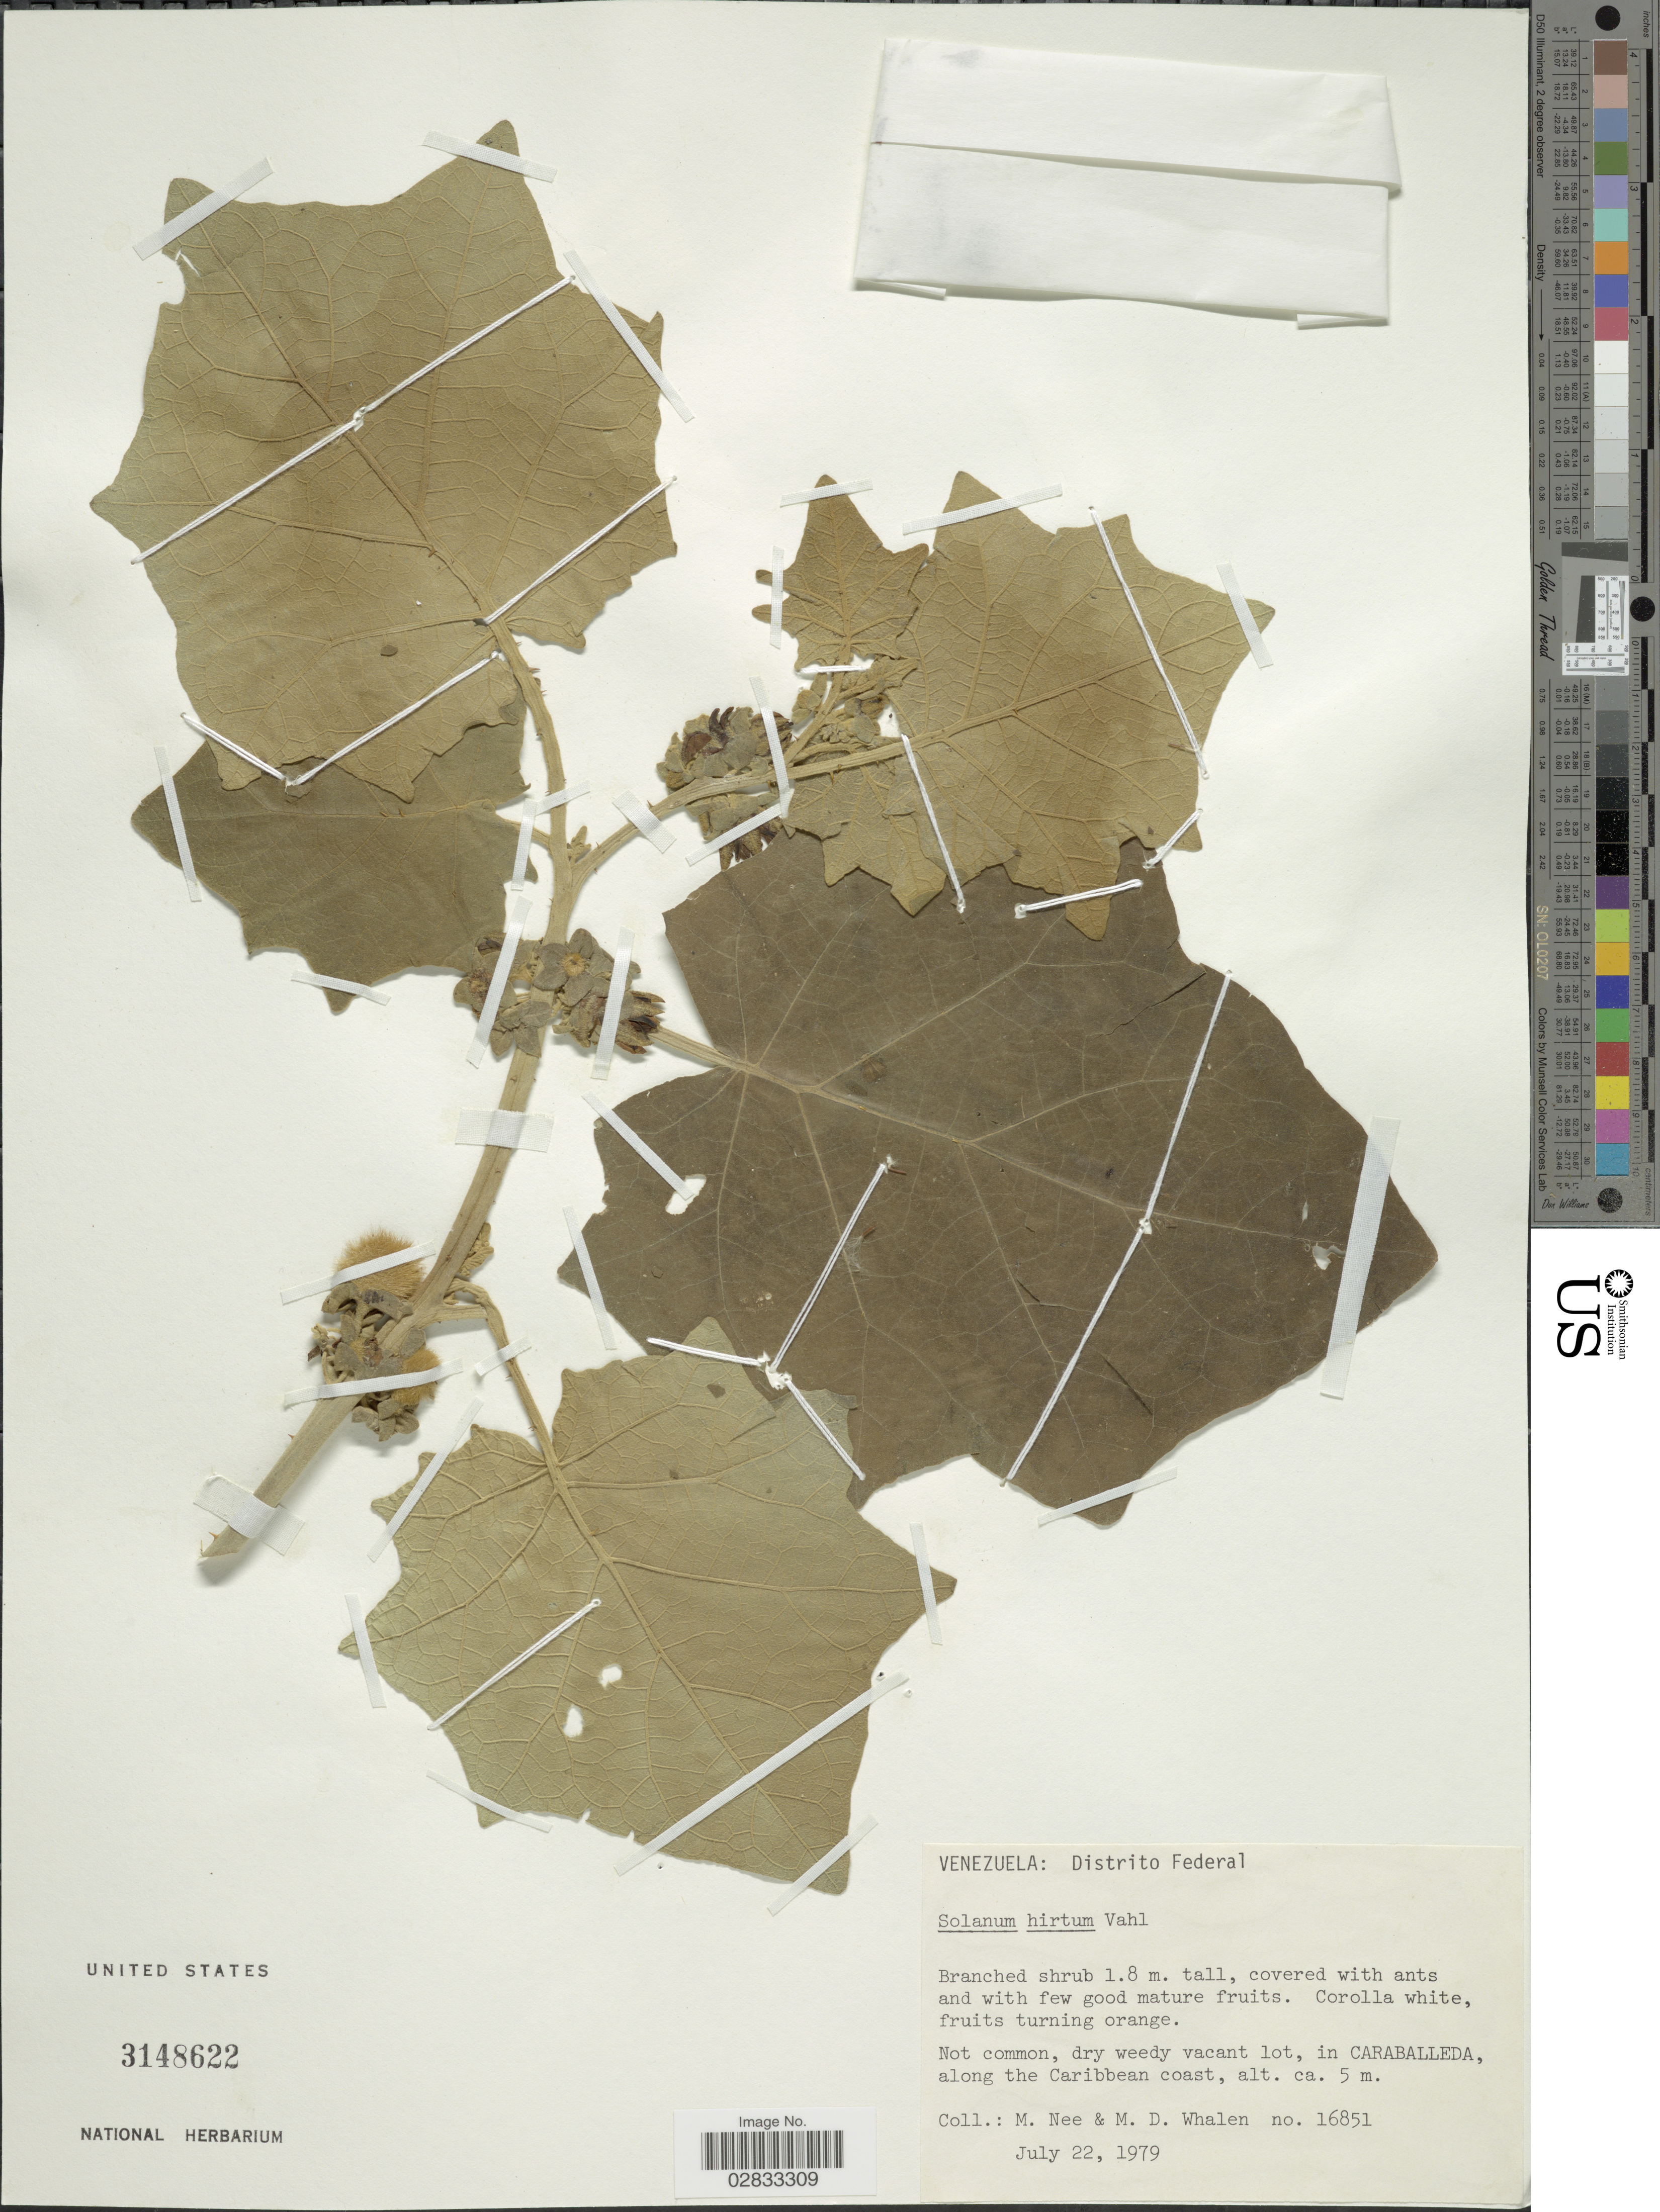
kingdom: Plantae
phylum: Tracheophyta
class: Magnoliopsida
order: Solanales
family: Solanaceae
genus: Solanum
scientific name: Solanum hirtum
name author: Vahl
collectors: M. Nee & M. Whalen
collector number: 16851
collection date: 1979-07-22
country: Venezuela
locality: Distrito Federal, in Caraballeda, along the Caribbean coast.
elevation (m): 5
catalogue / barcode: US 3148622